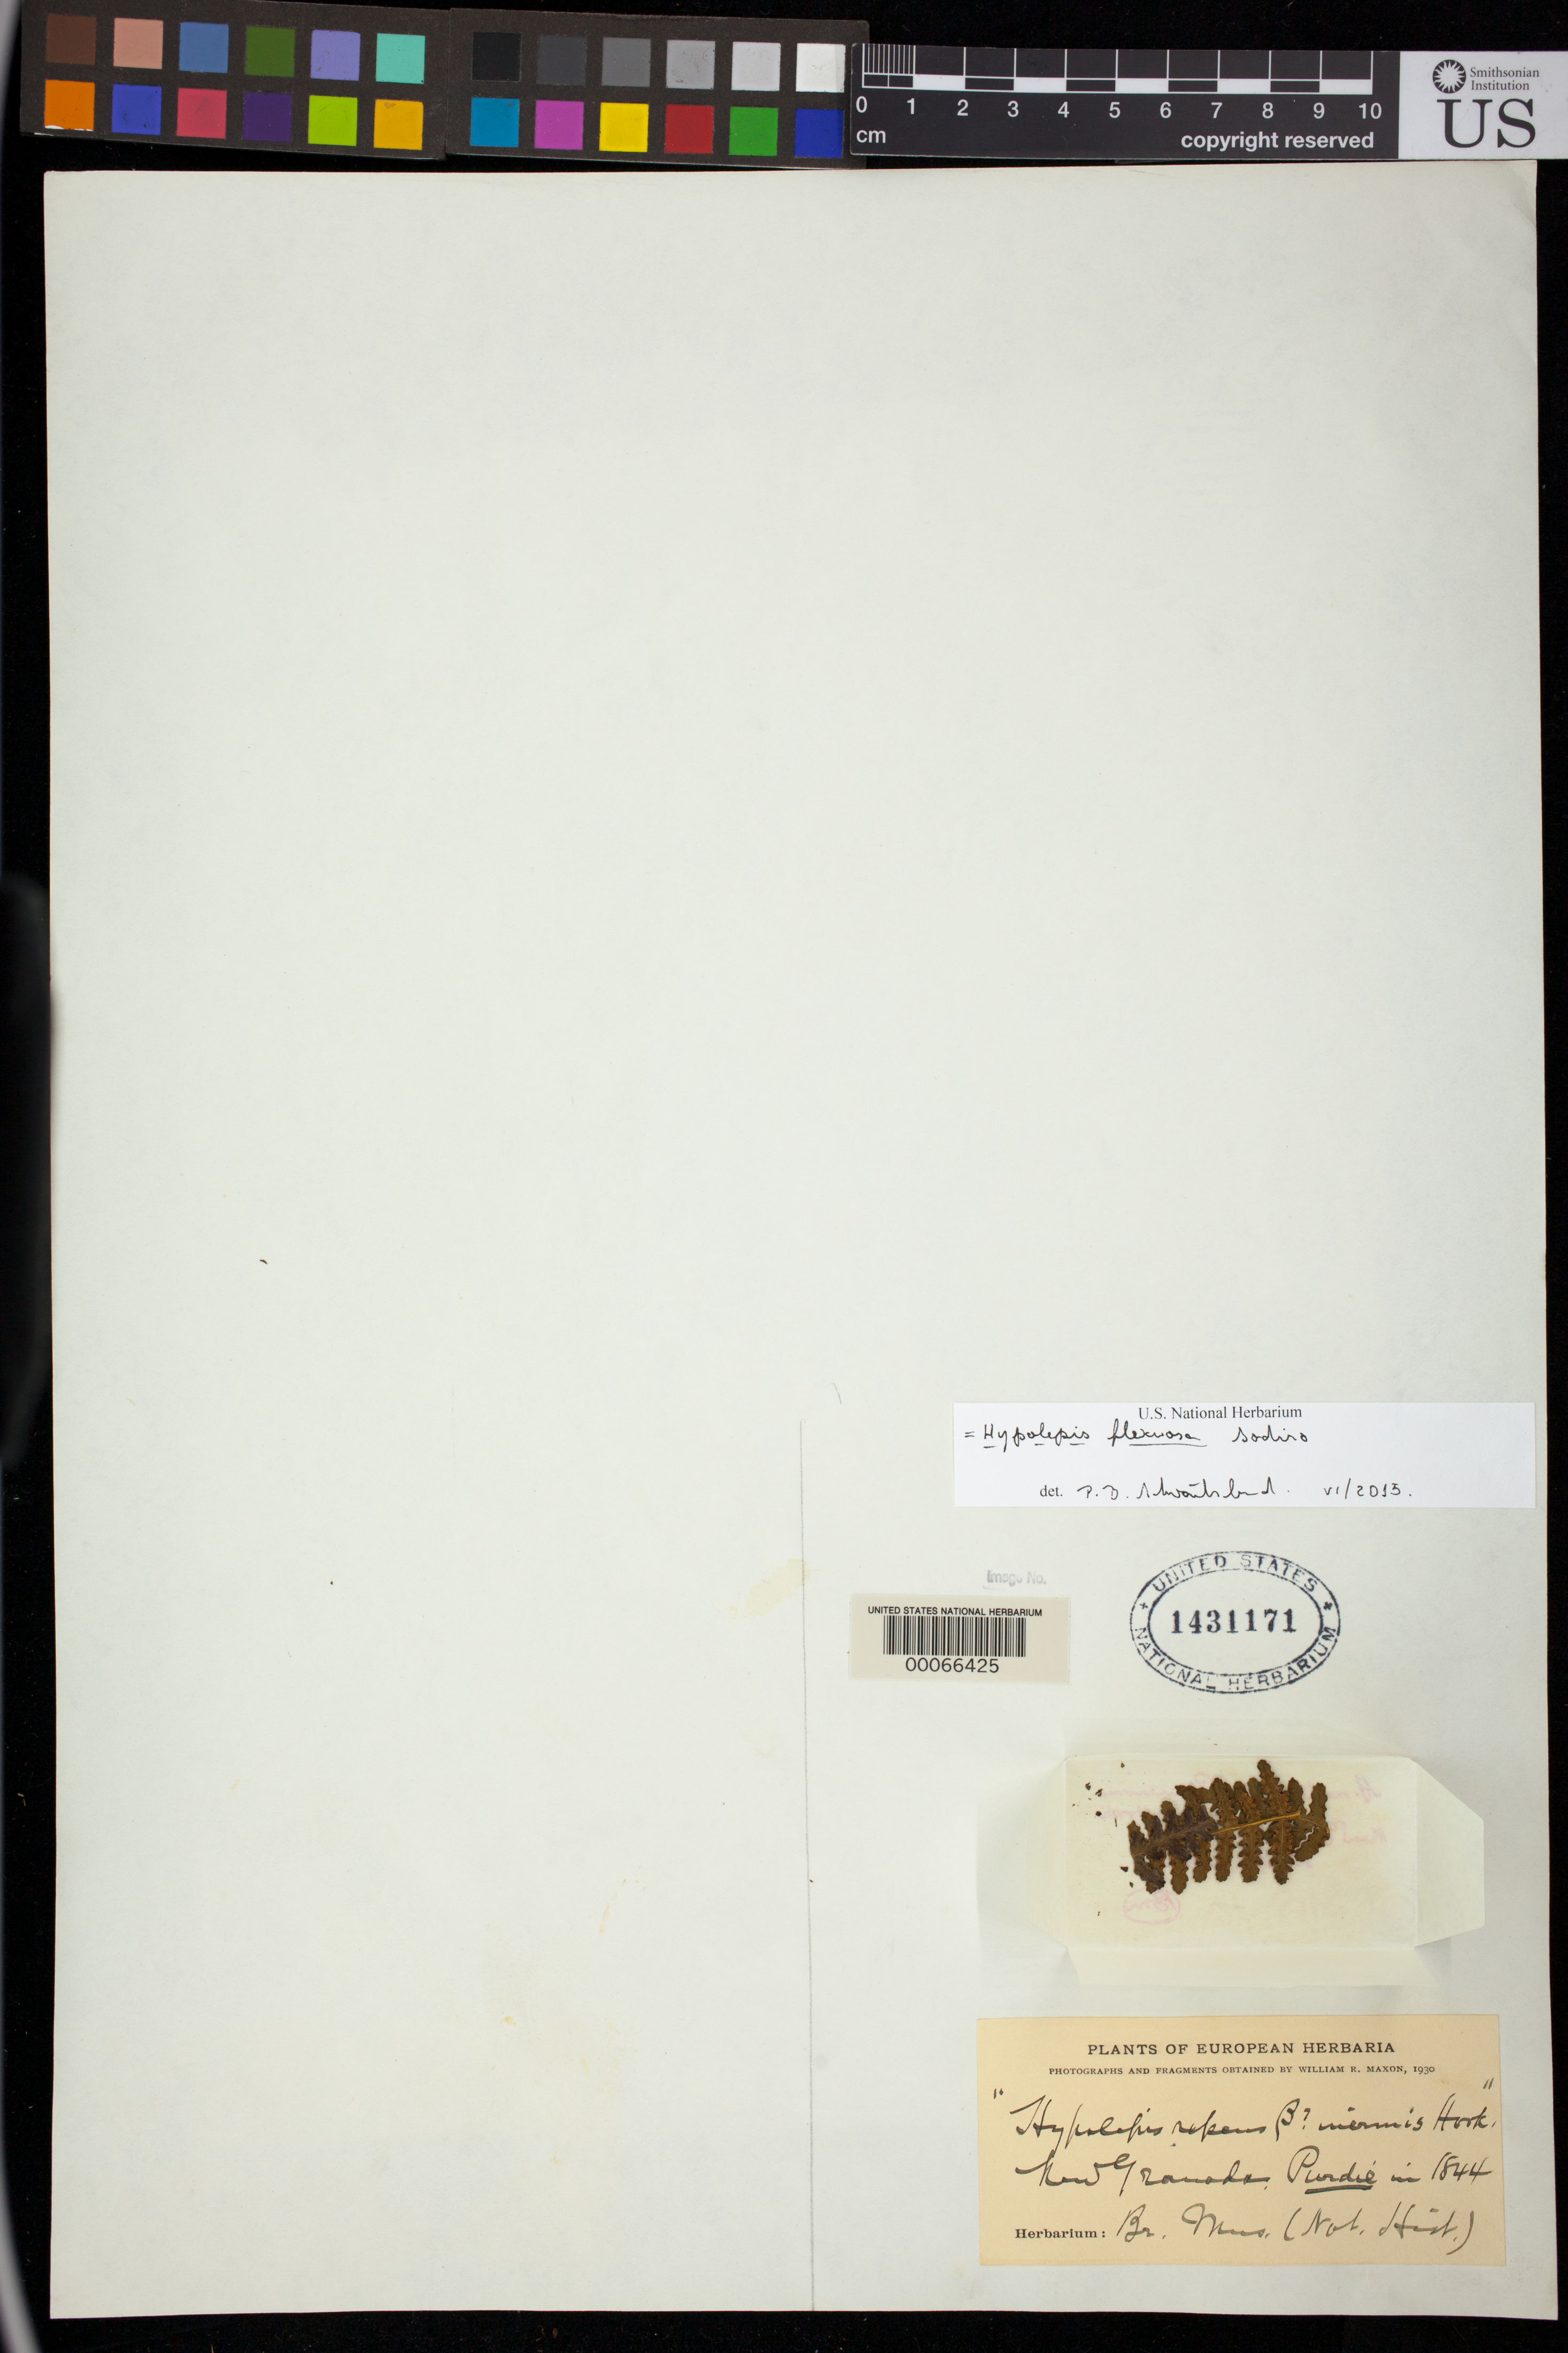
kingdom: Plantae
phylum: Tracheophyta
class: Polypodiopsida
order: Polypodiales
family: Dennstaedtiaceae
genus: Hypolepis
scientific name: Hypolepis repens var. inermis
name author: Hook.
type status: Type Collection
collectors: W. Purdie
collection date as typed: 1844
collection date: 1844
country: Colombia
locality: New Granada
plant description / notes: Fragmentary material of type specimen ex herb. Br. Mus. Nat. Hist.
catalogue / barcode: US 1431171